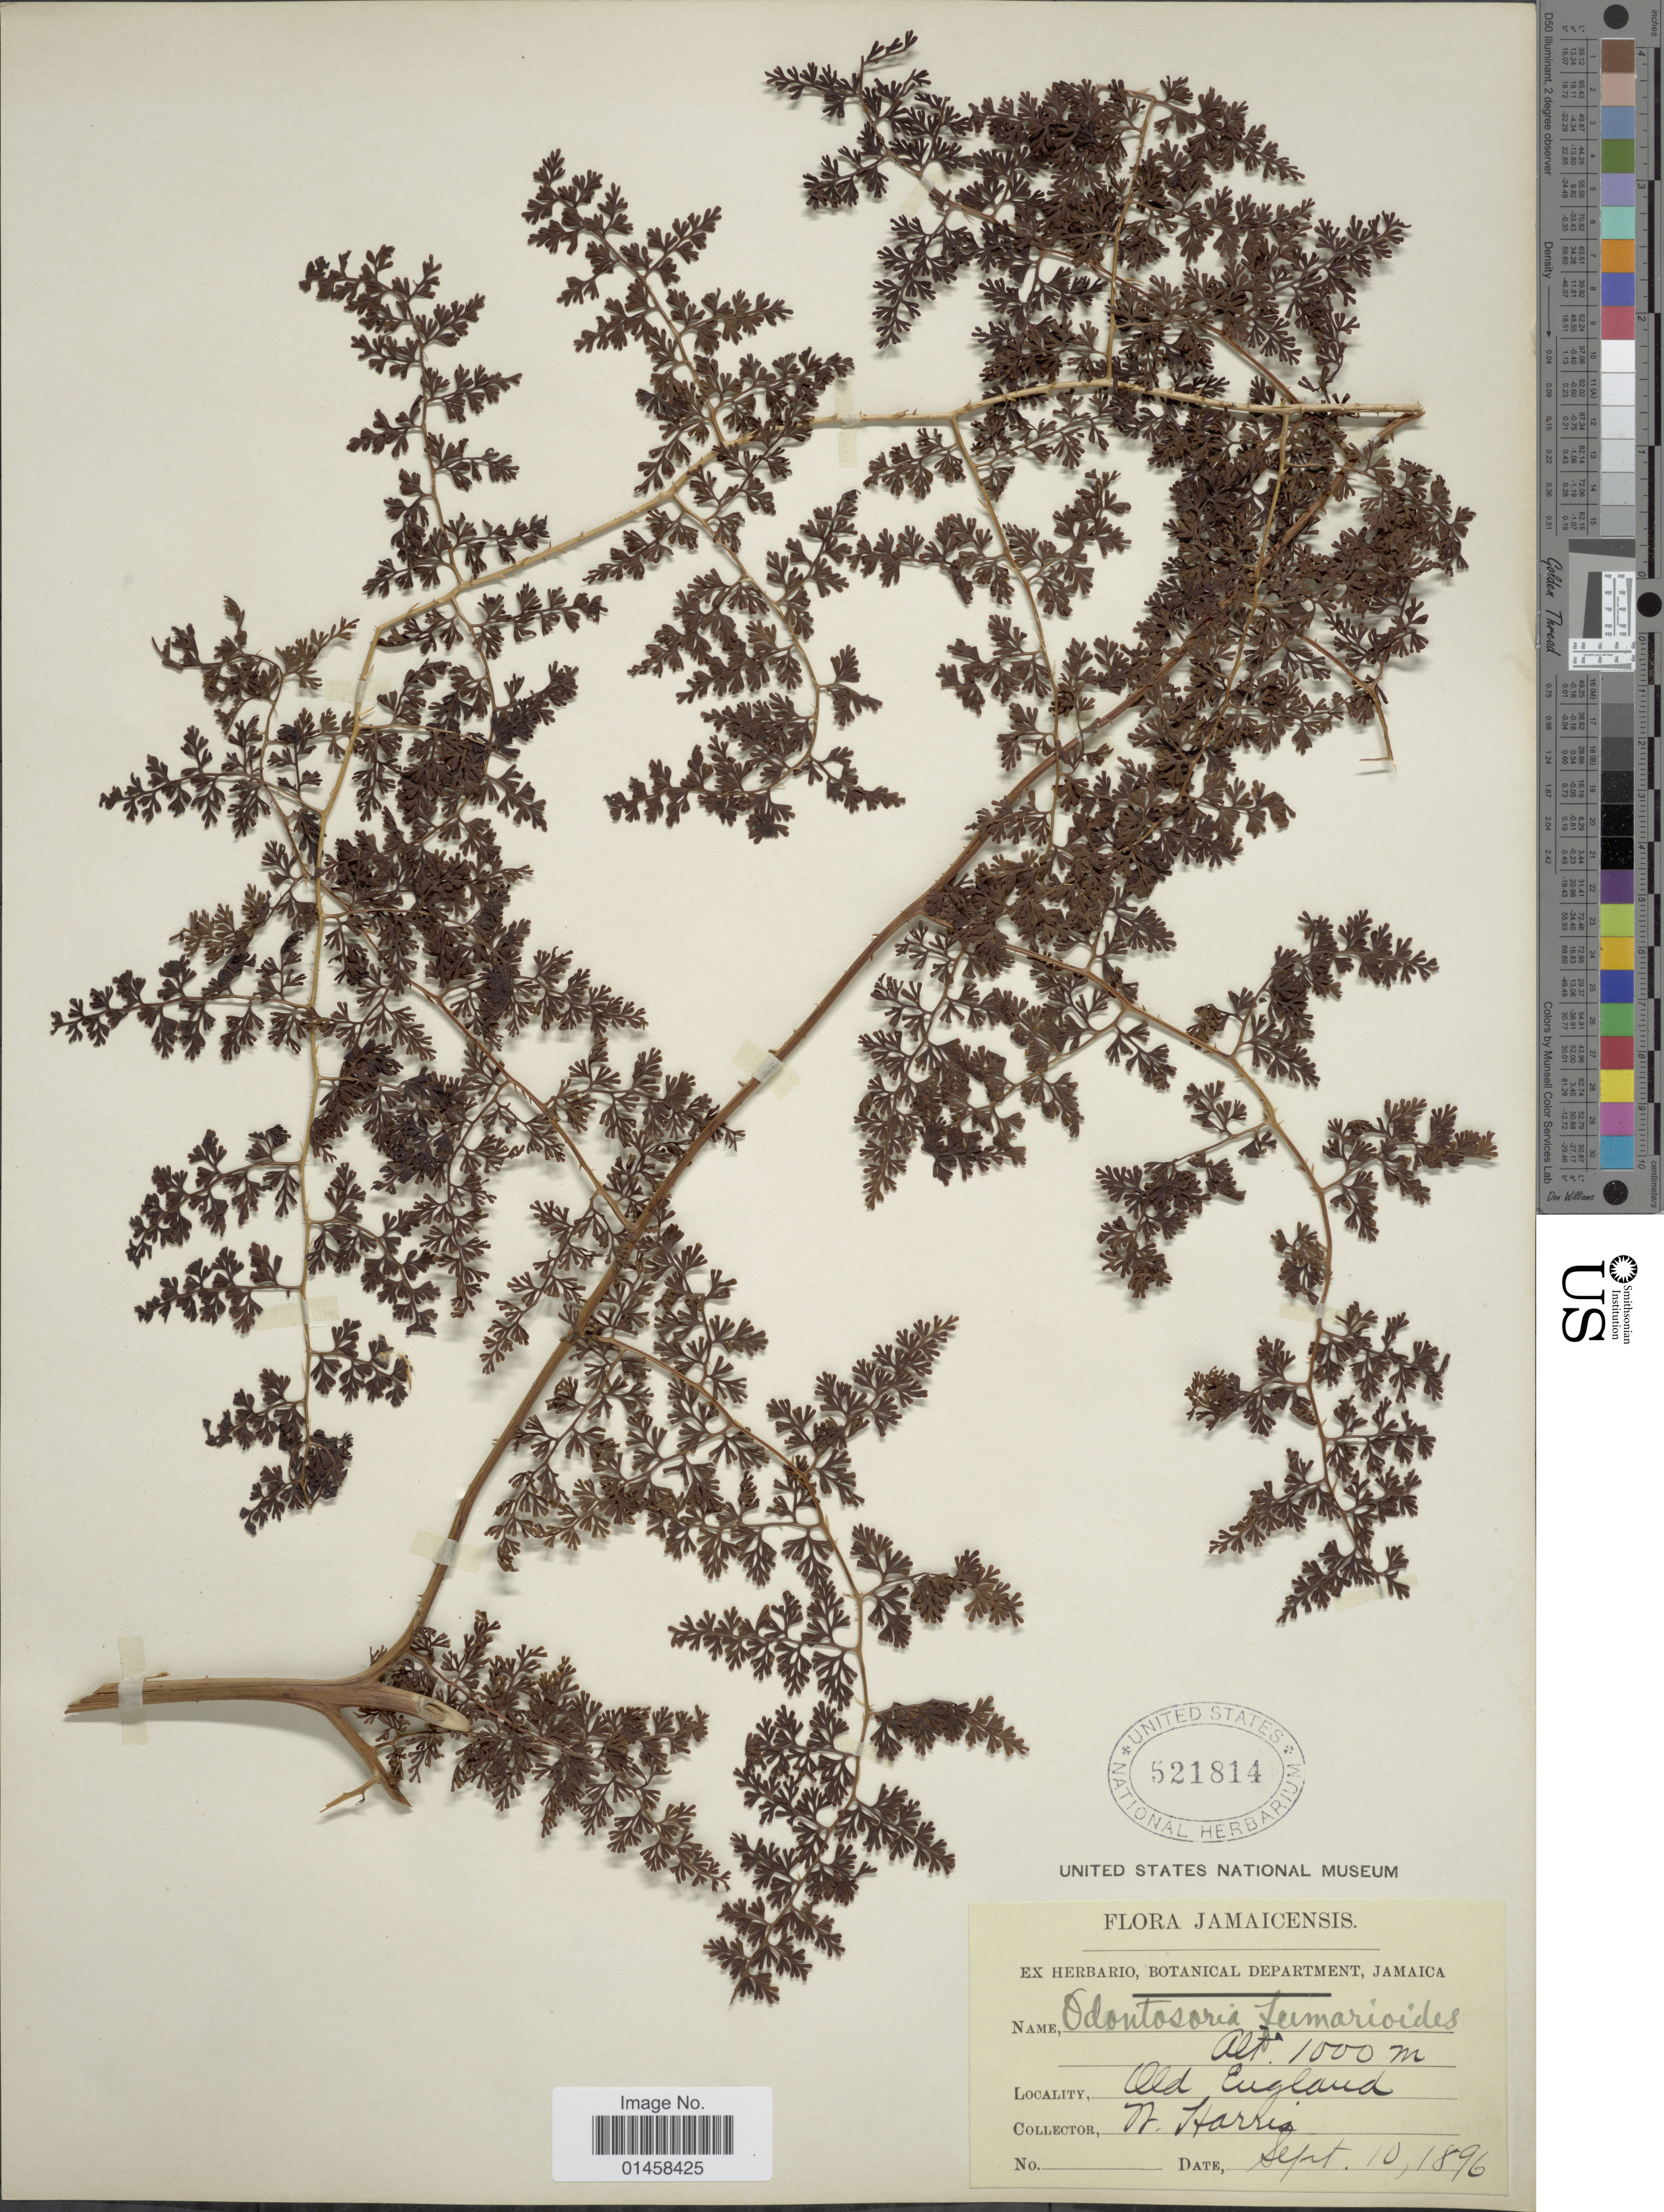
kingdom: Plantae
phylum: Tracheophyta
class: Polypodiopsida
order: Polypodiales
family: Lindsaeaceae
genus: Odontosoria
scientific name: Odontosoria fumarioides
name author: (Sw.) J. Sm.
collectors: N. Harris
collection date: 1896-09-10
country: Jamaica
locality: Old England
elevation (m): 1000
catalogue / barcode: US 521814